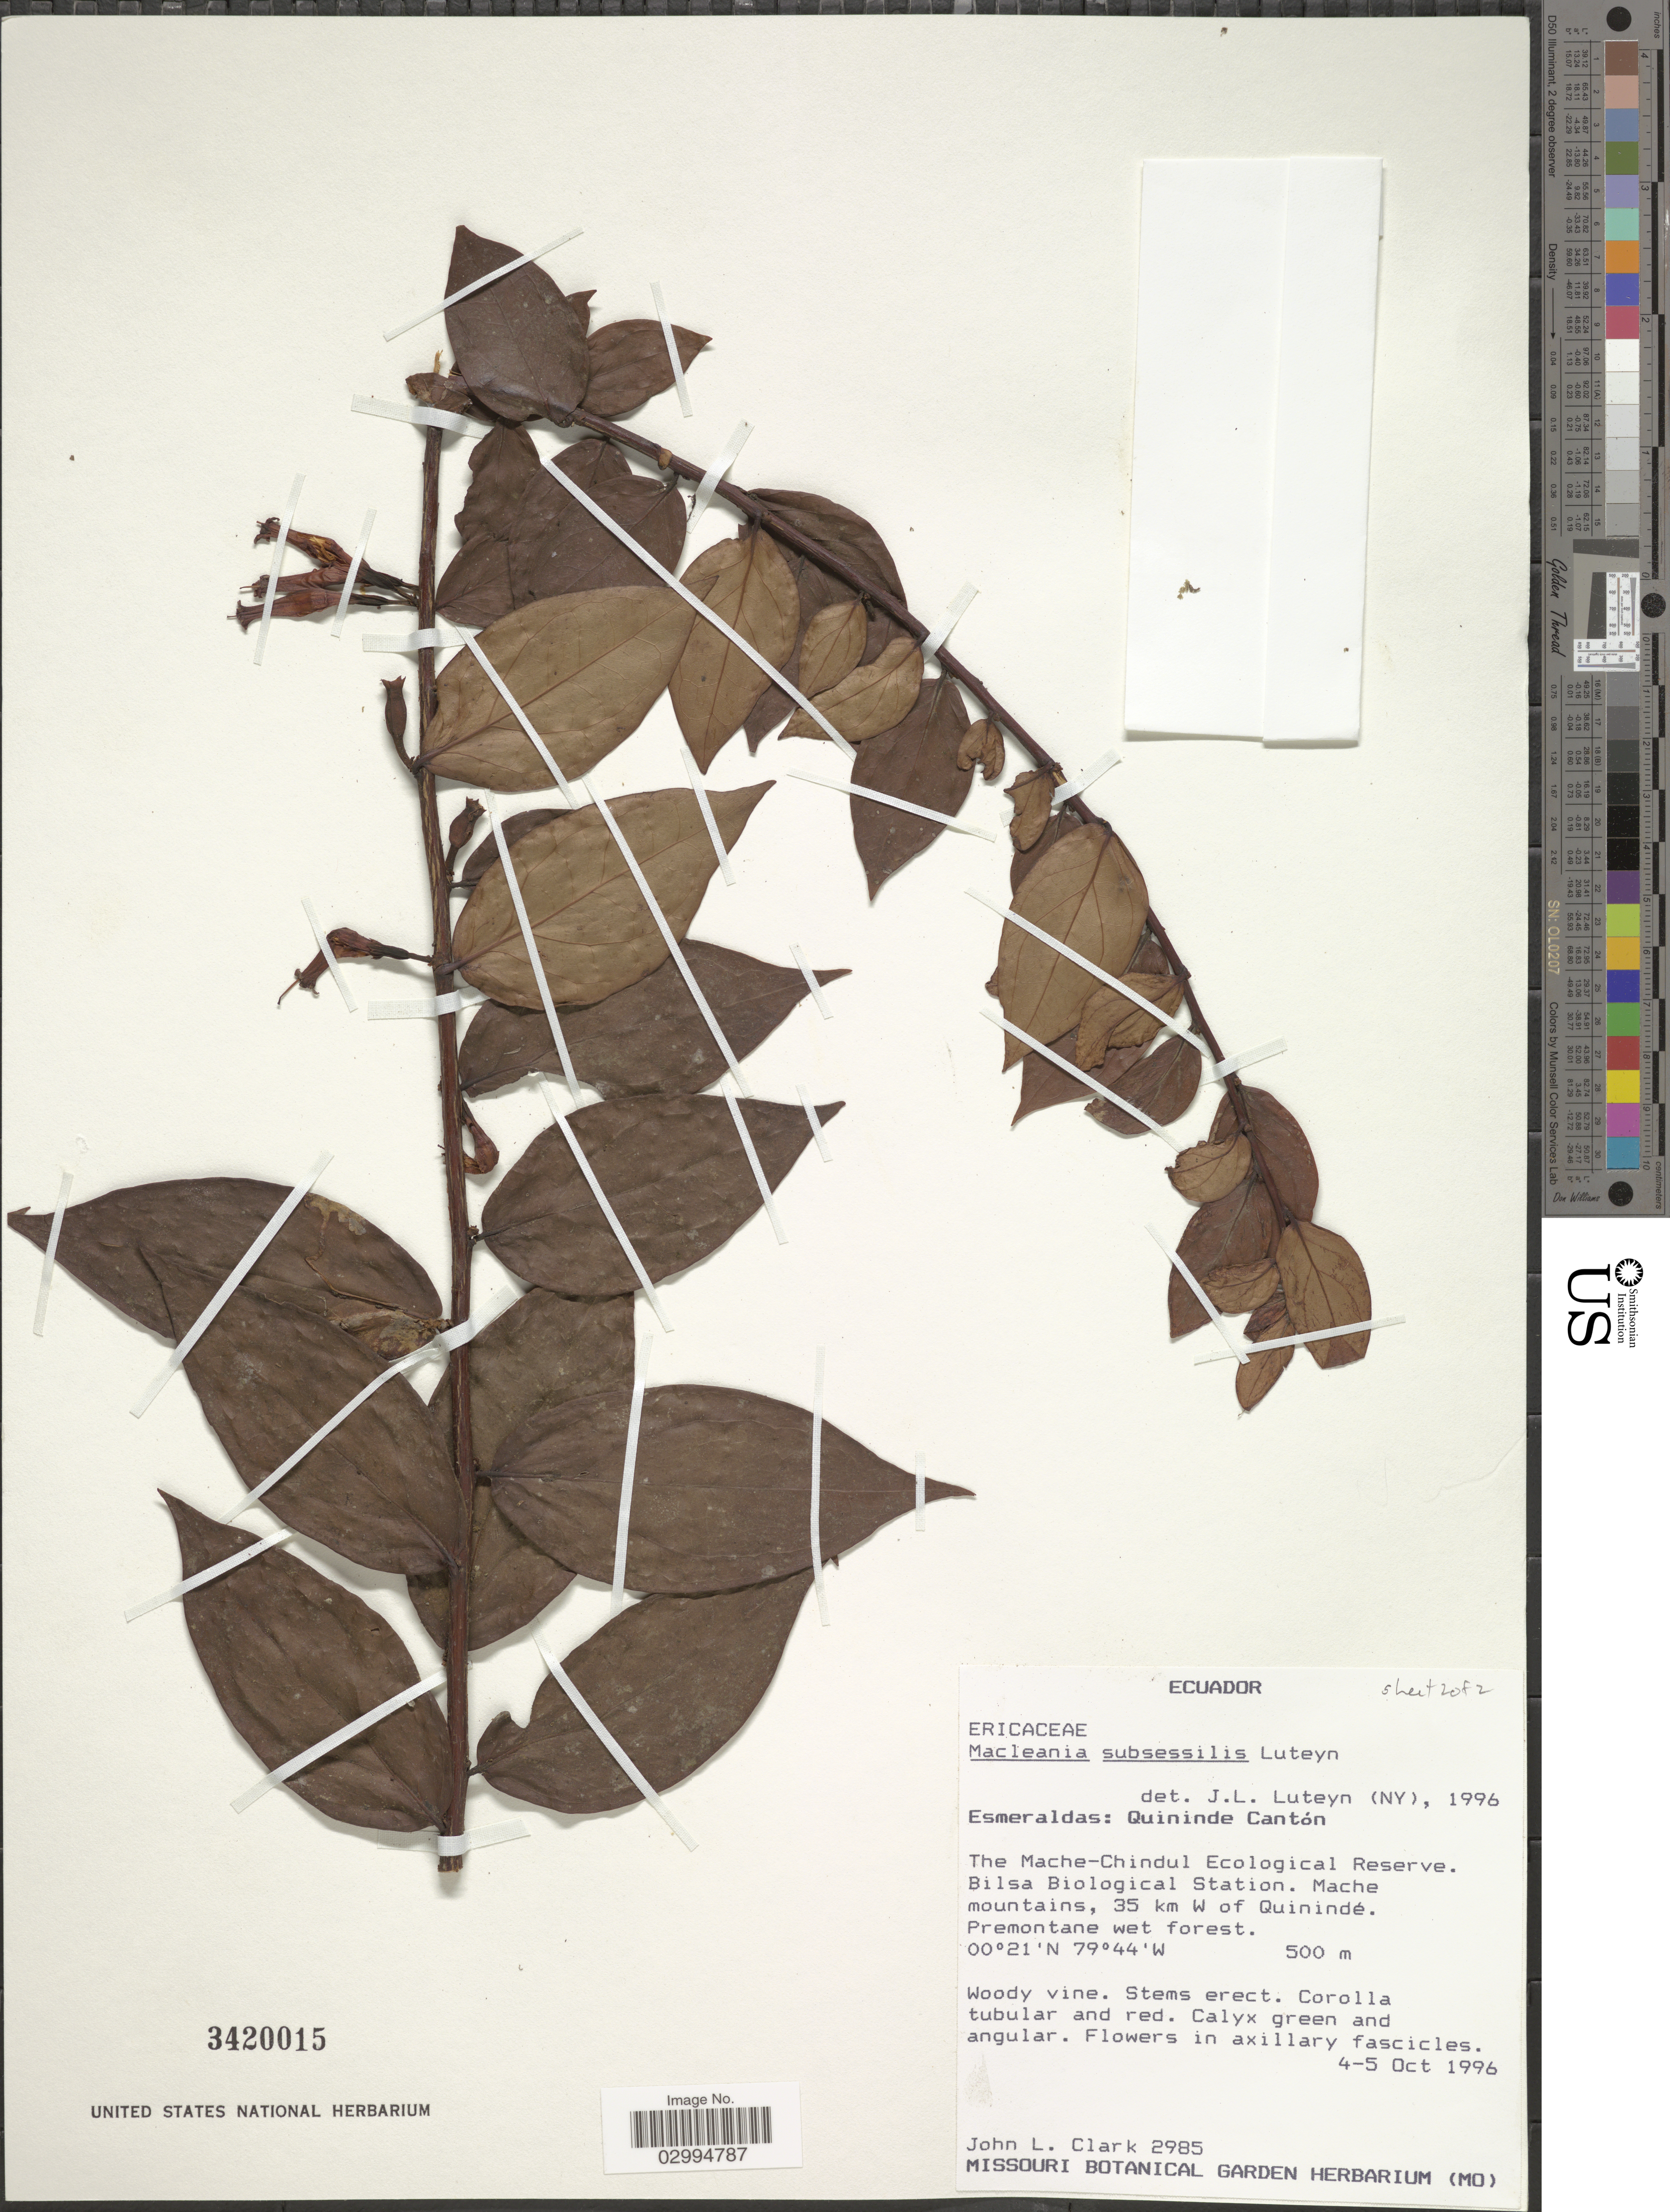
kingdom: Plantae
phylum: Tracheophyta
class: Magnoliopsida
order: Ericales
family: Ericaceae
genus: Macleania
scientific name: Macleania subsessilis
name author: Luteyn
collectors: J. L. Clark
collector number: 2985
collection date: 1996-10-04/1996-10-05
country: Ecuador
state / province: Esmeraldas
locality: Quininde Cantón. The Mache-Chindul Ecological Reserve. Bilsa Biological Station. Mache mountains, 35 km W of Quinindé.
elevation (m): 500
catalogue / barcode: US 3420015